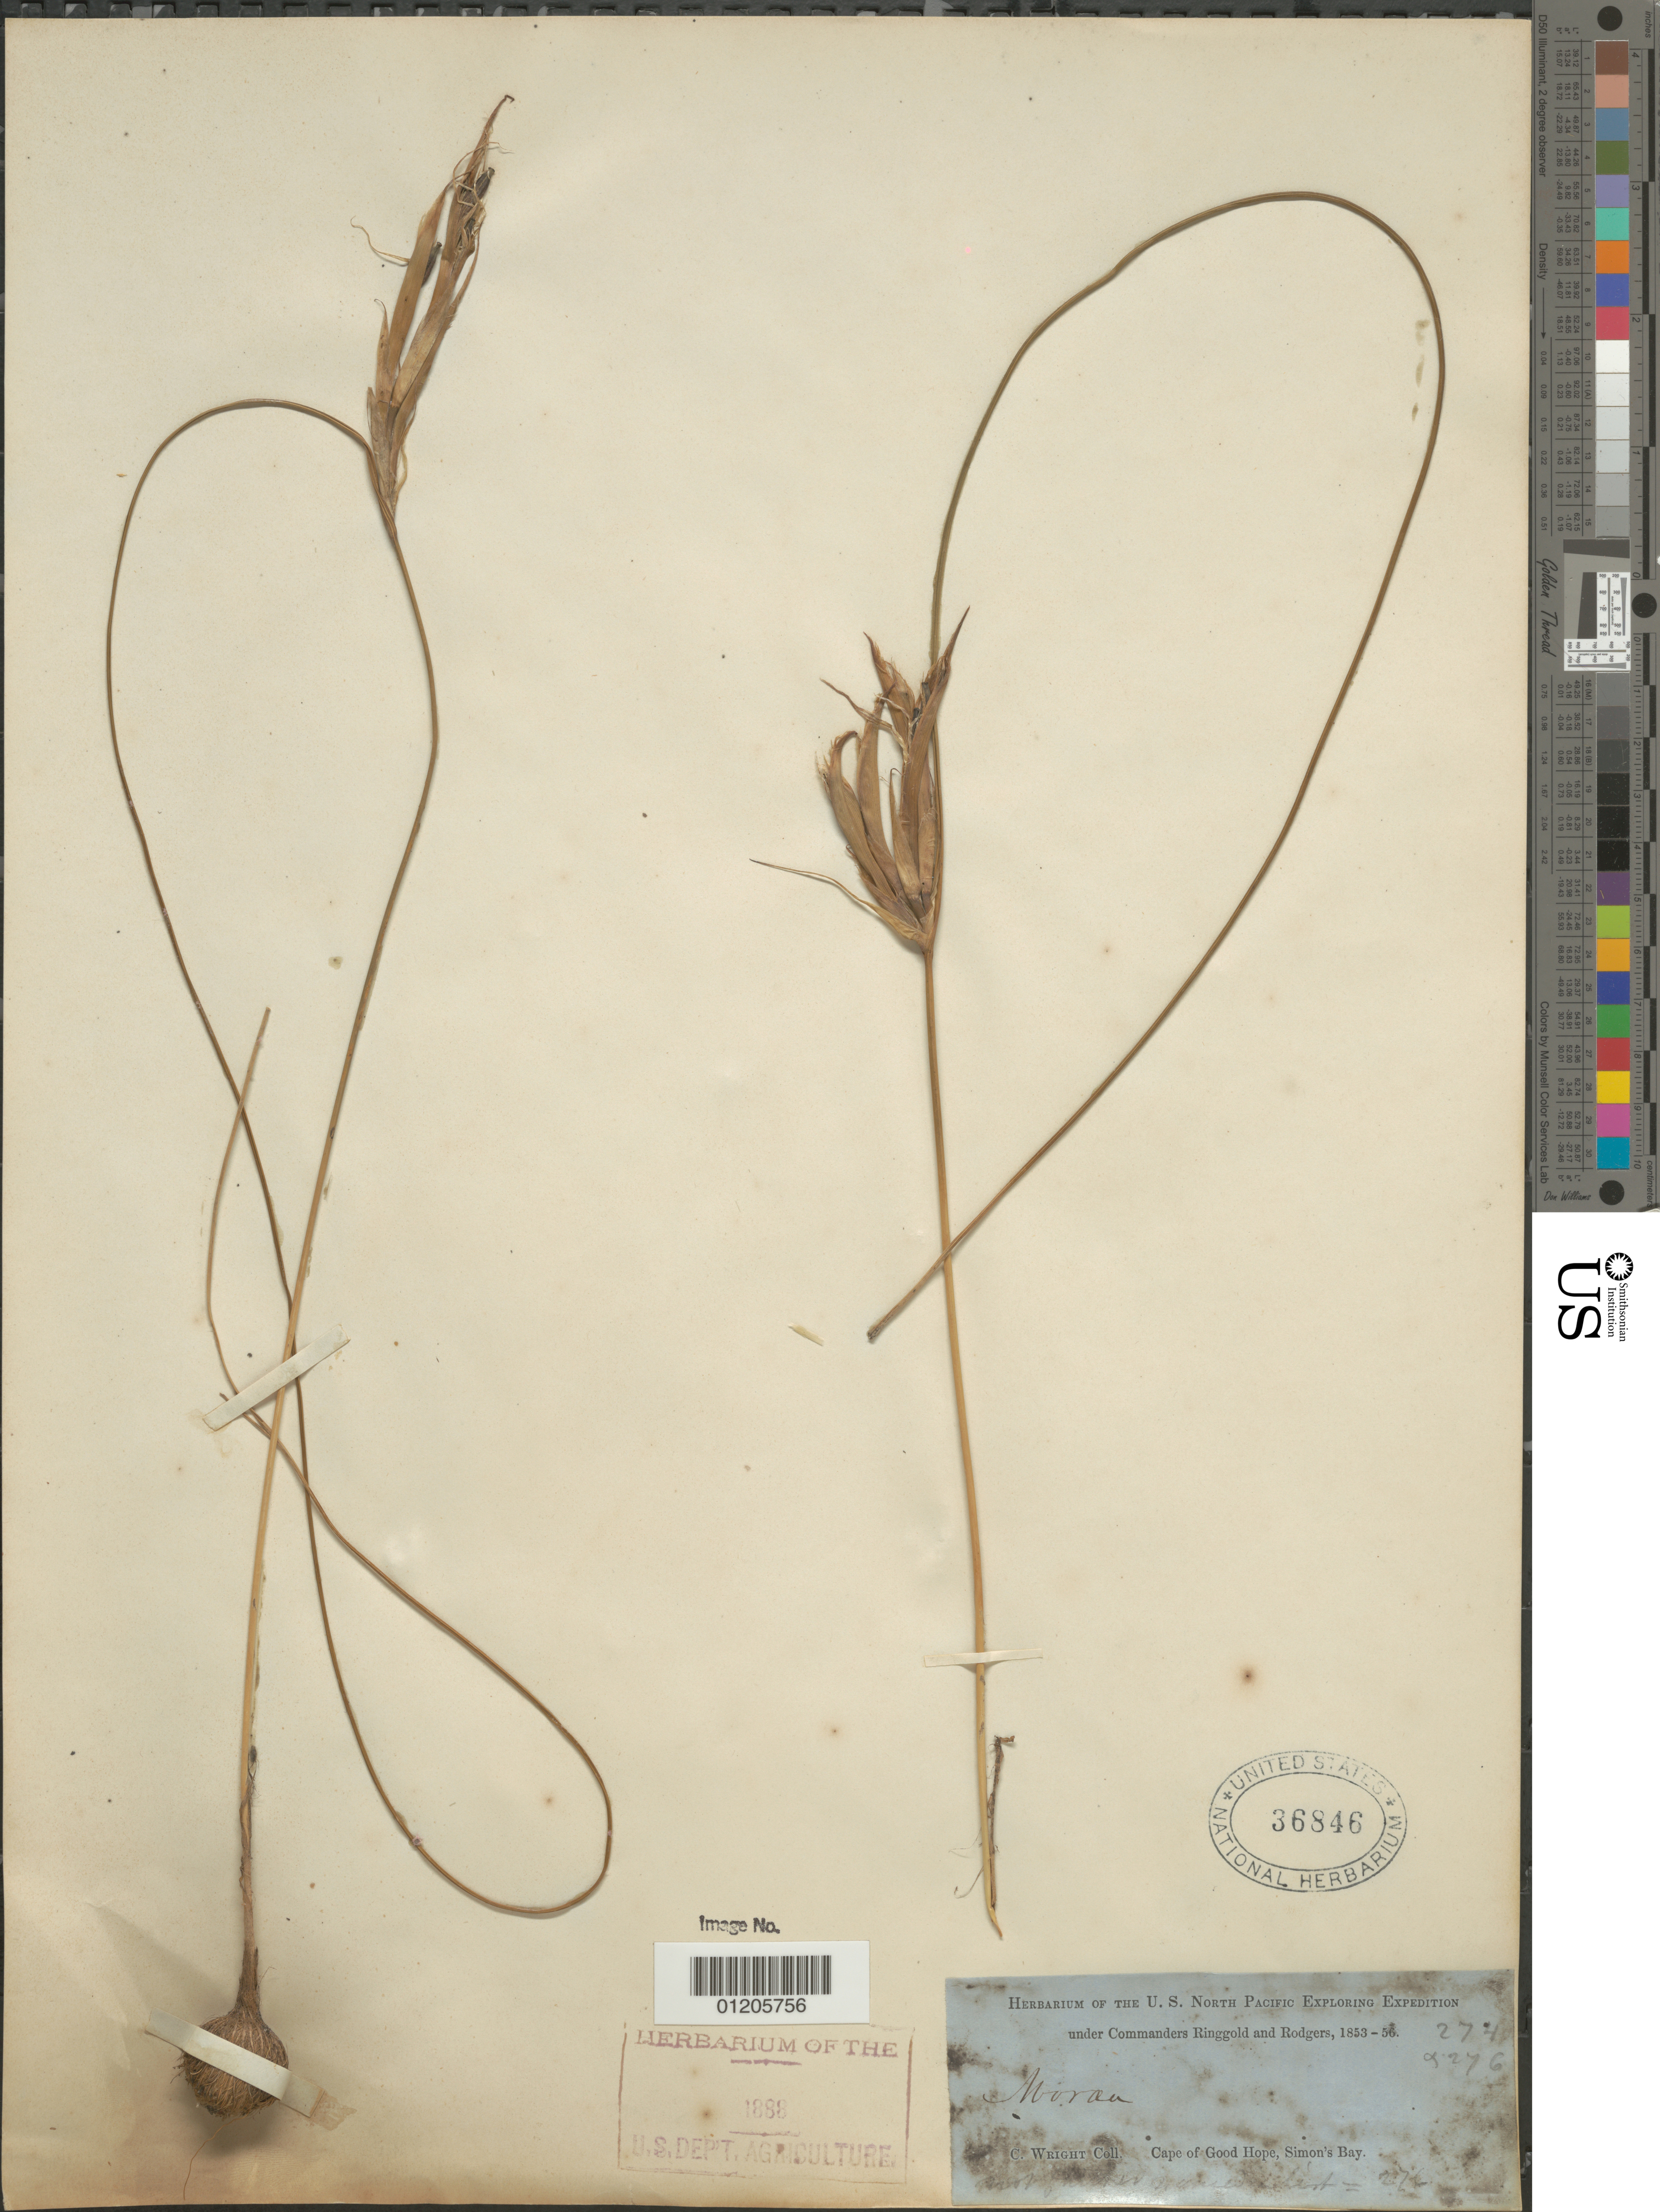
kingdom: Plantae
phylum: Tracheophyta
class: Liliopsida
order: Asparagales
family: Iridaceae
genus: Moraea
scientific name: Moraea sp.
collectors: C. Wright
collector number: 274 & 276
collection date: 1853/1856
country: South Africa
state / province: Western Cape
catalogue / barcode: US 36846